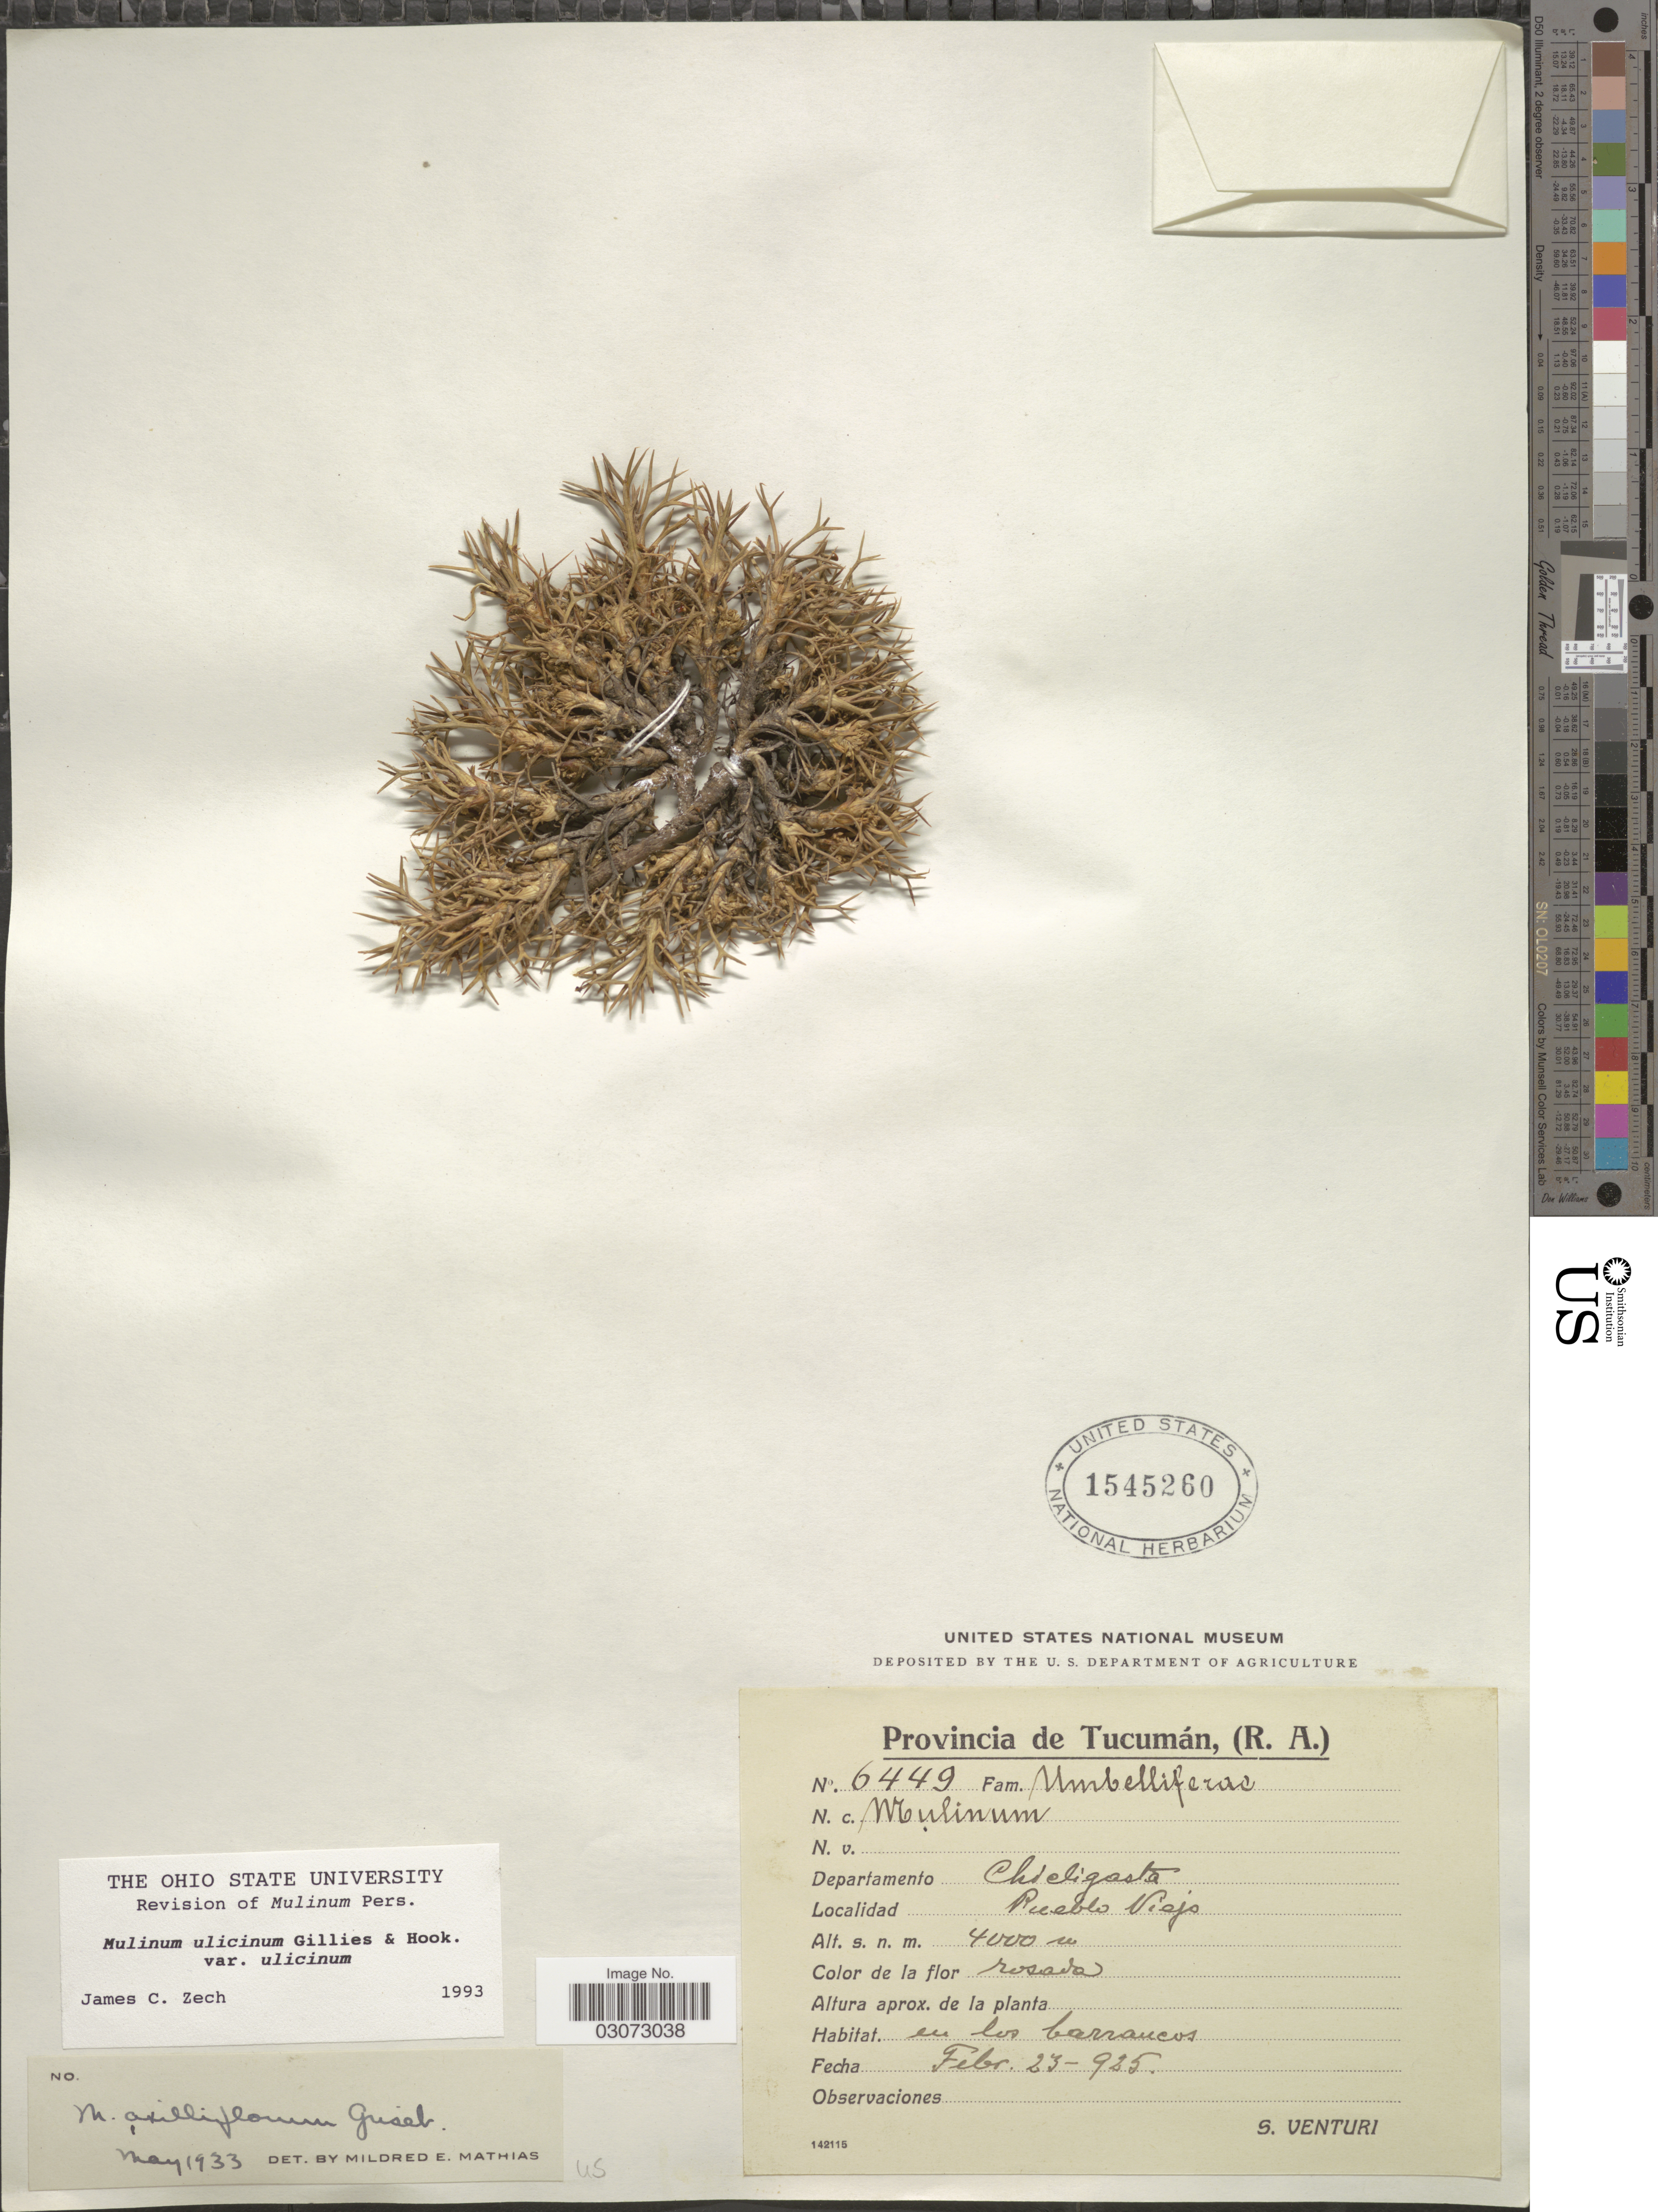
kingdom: Plantae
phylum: Tracheophyta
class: Magnoliopsida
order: Apiales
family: Apiaceae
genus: Mulinum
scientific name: Mulinum ulicinum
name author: Gillet & Hook.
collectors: S. Venturi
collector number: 6449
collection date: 1925-02-23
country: Argentina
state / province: Tucuman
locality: Provincia de Tucumán, (R. A.). Departamento Chicligasta. Pueblo Viejo.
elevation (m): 4000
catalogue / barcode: US 1545260